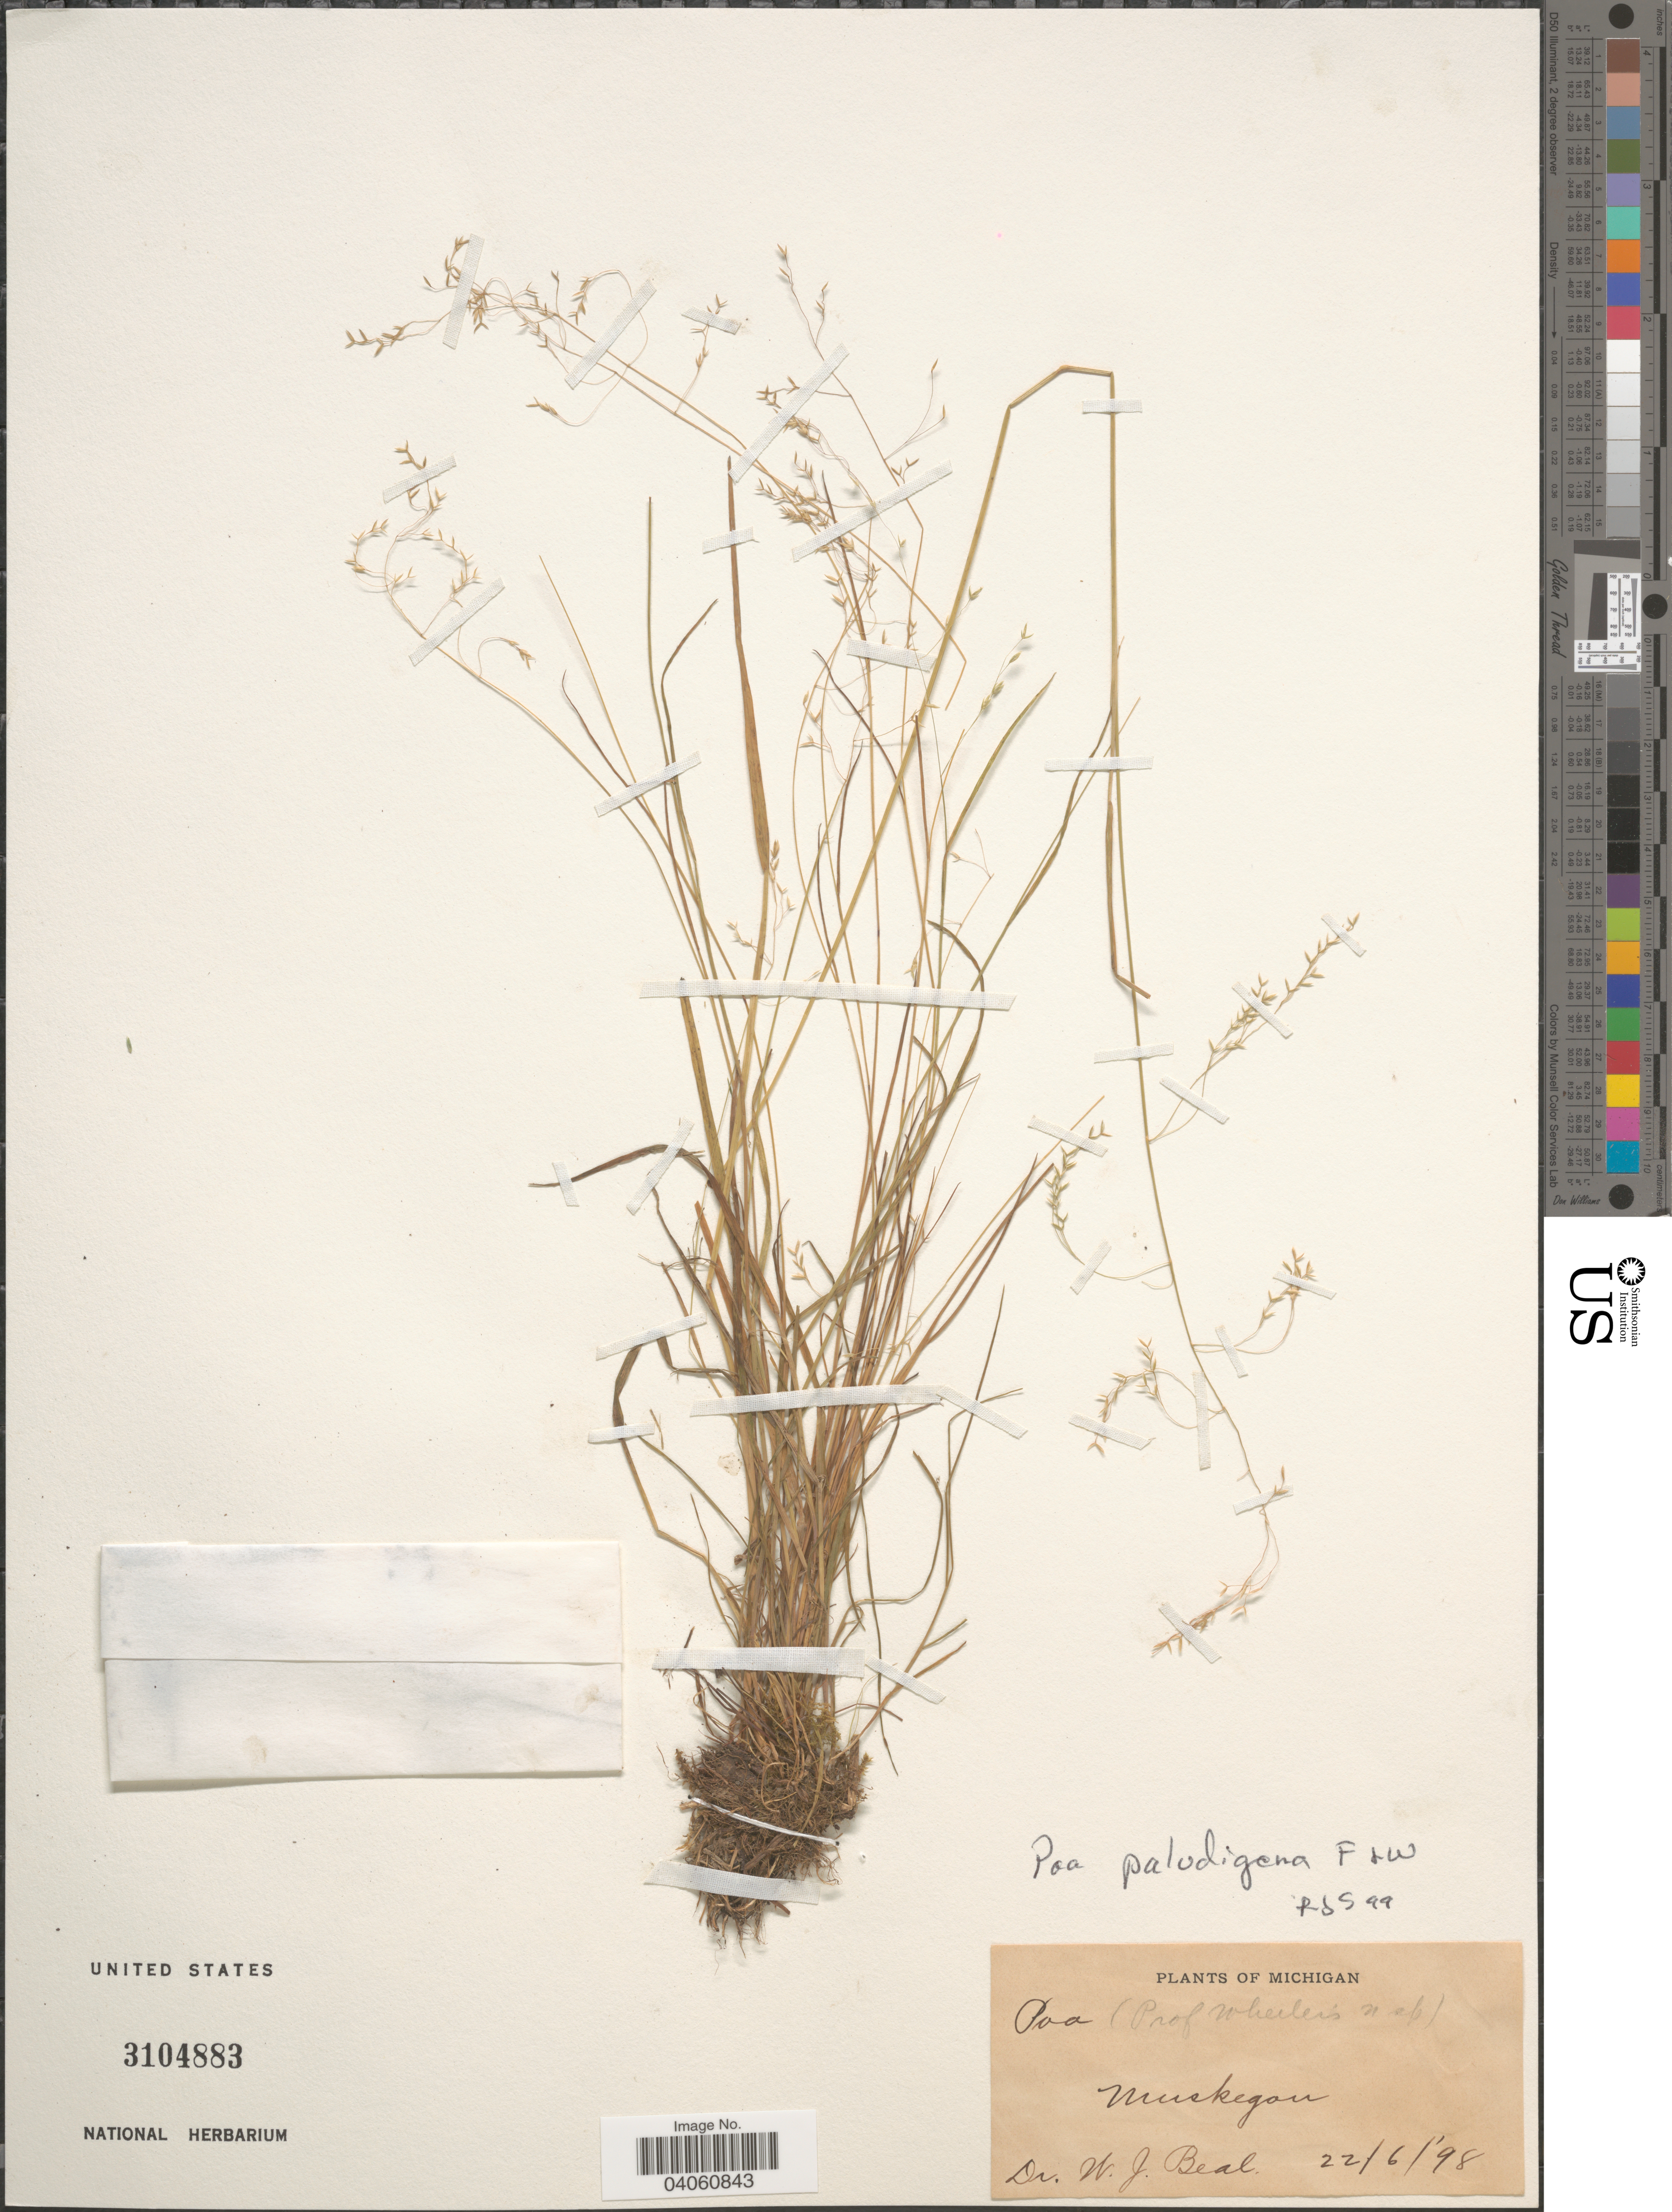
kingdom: Plantae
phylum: Tracheophyta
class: Liliopsida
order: Poales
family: Poaceae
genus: Poa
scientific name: Poa paludigena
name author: Fernald & Wiegand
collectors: W. J. Beal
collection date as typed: Transcribed d/m/y: 22/6/98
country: United States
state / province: Michigan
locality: Muskegon.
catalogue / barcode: US 3104883